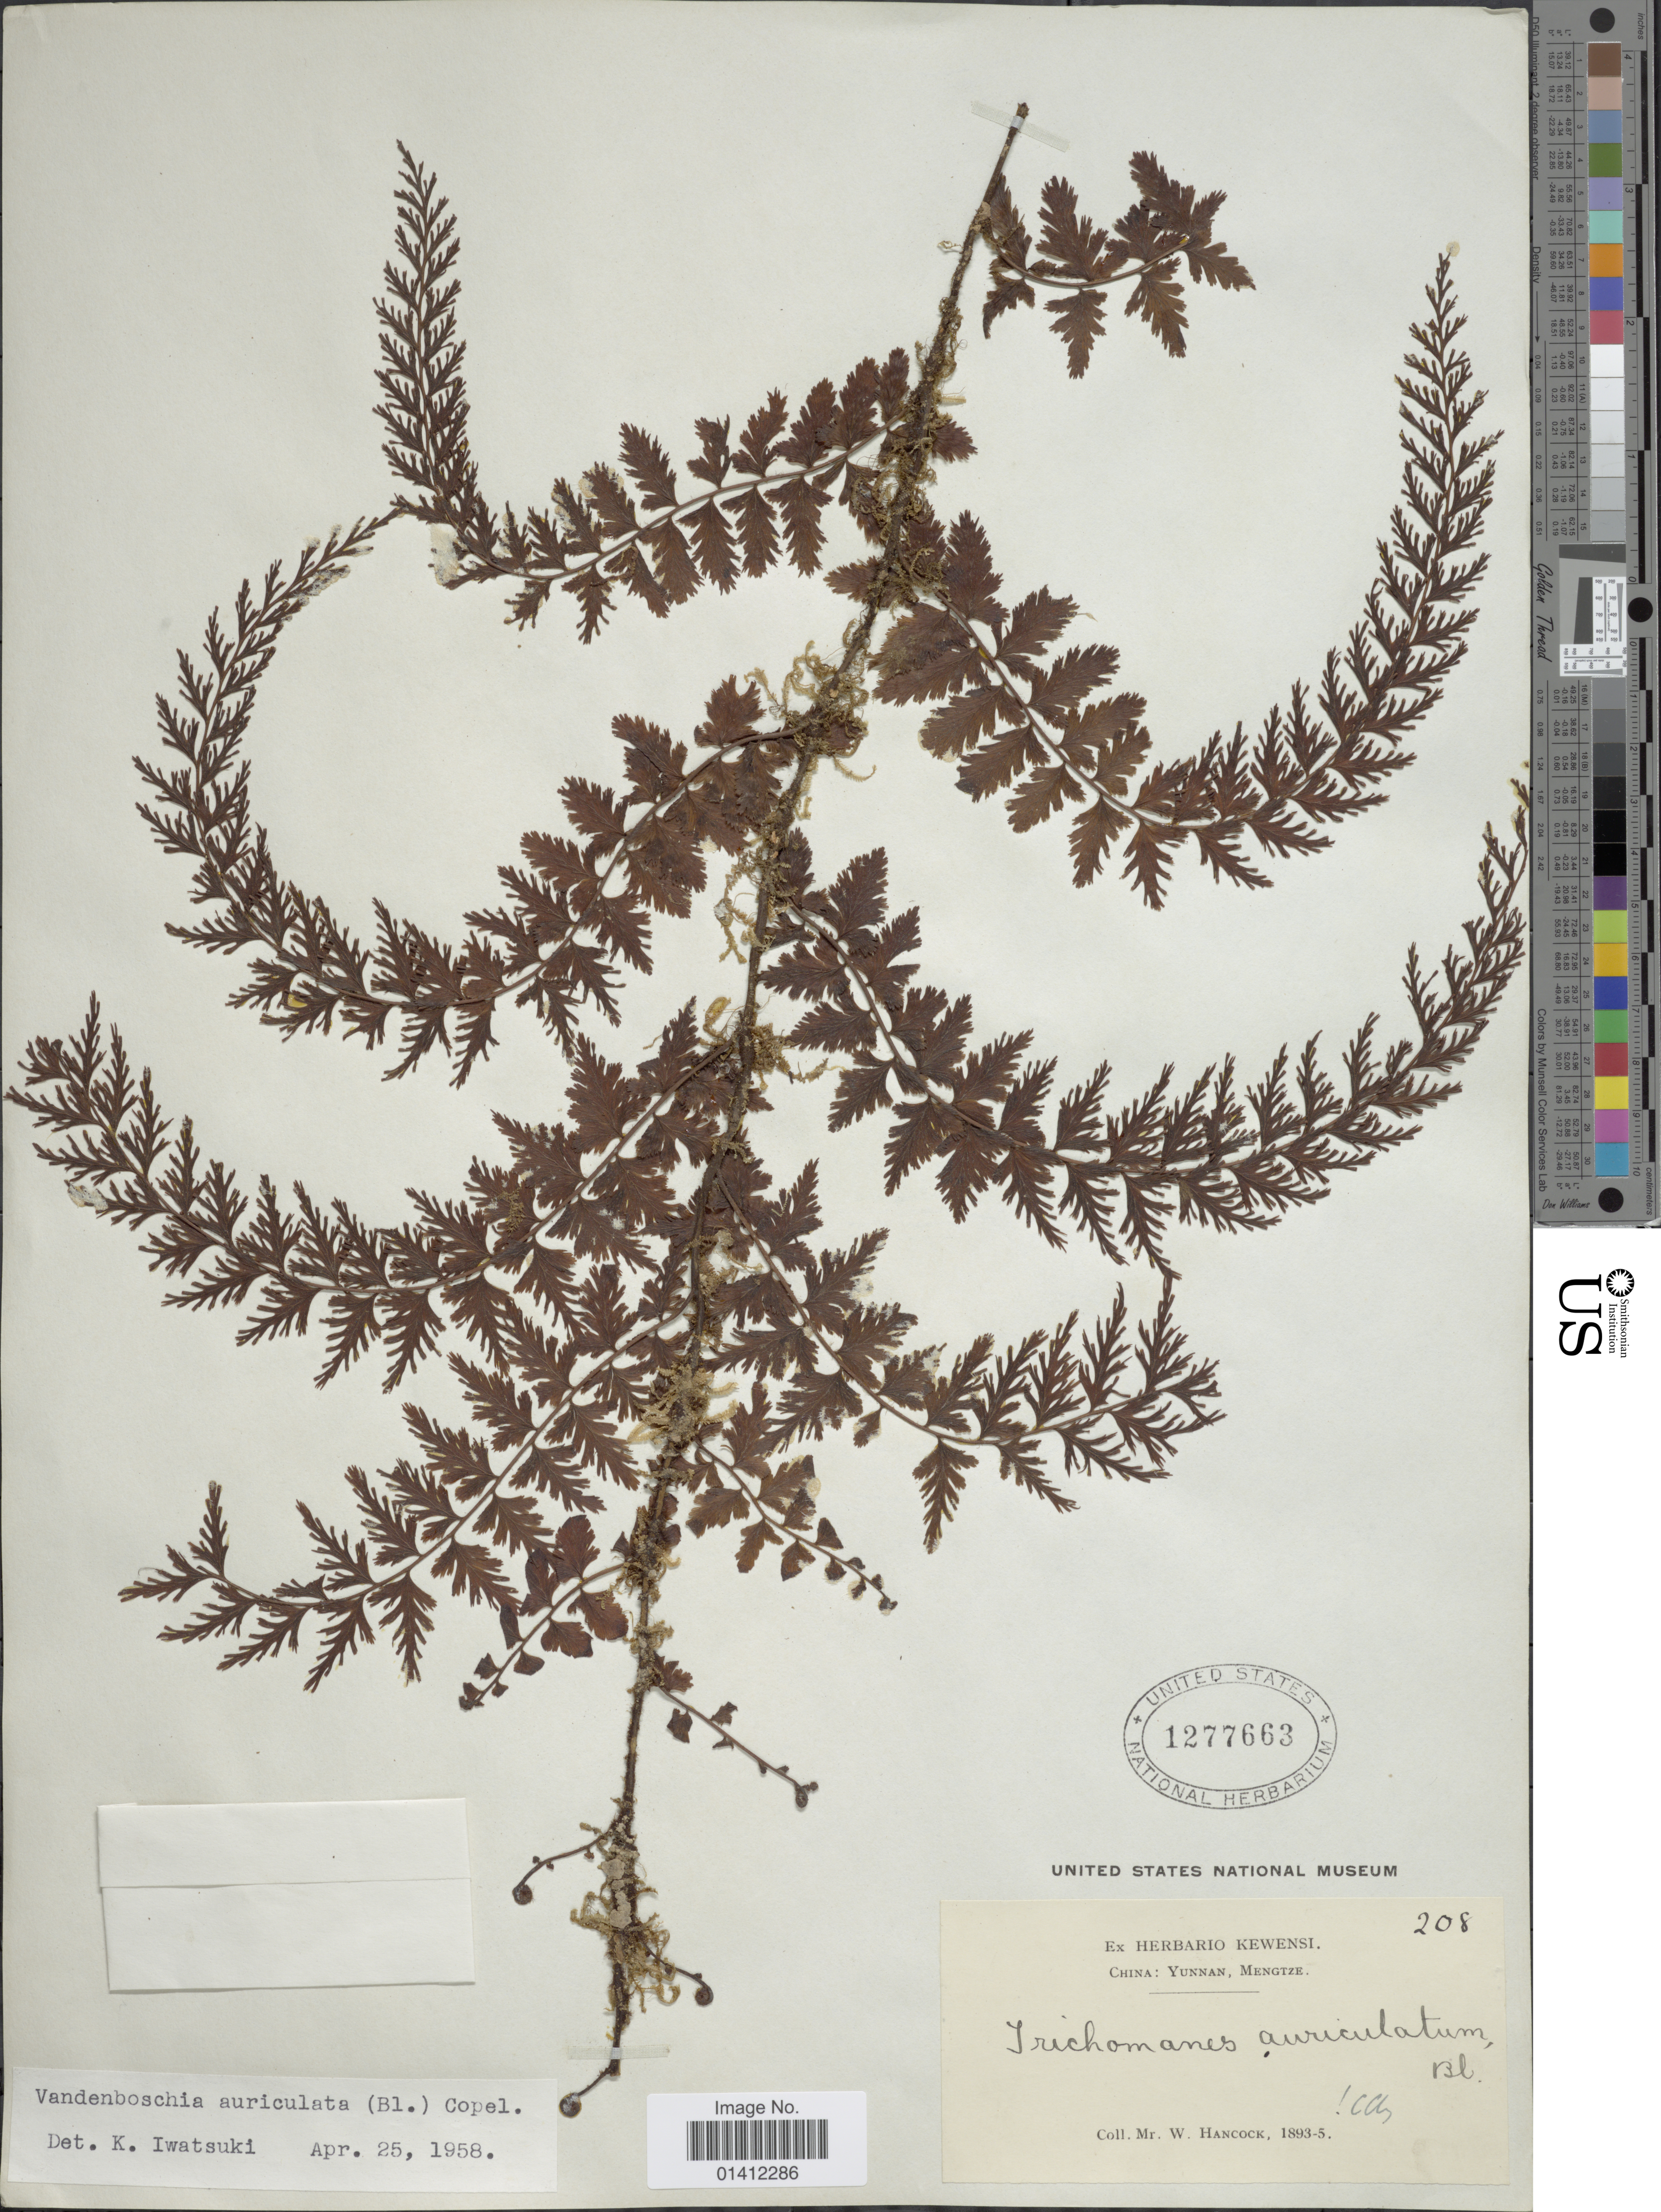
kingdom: Plantae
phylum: Tracheophyta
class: Polypodiopsida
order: Hymenophyllales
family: Hymenophyllaceae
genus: Vandenboschia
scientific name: Vandenboschia auriculata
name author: (Blume) Copel.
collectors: W. Hancock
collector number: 208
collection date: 1893/1895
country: China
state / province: Yunnan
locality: Mengtze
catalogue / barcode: US 1277663